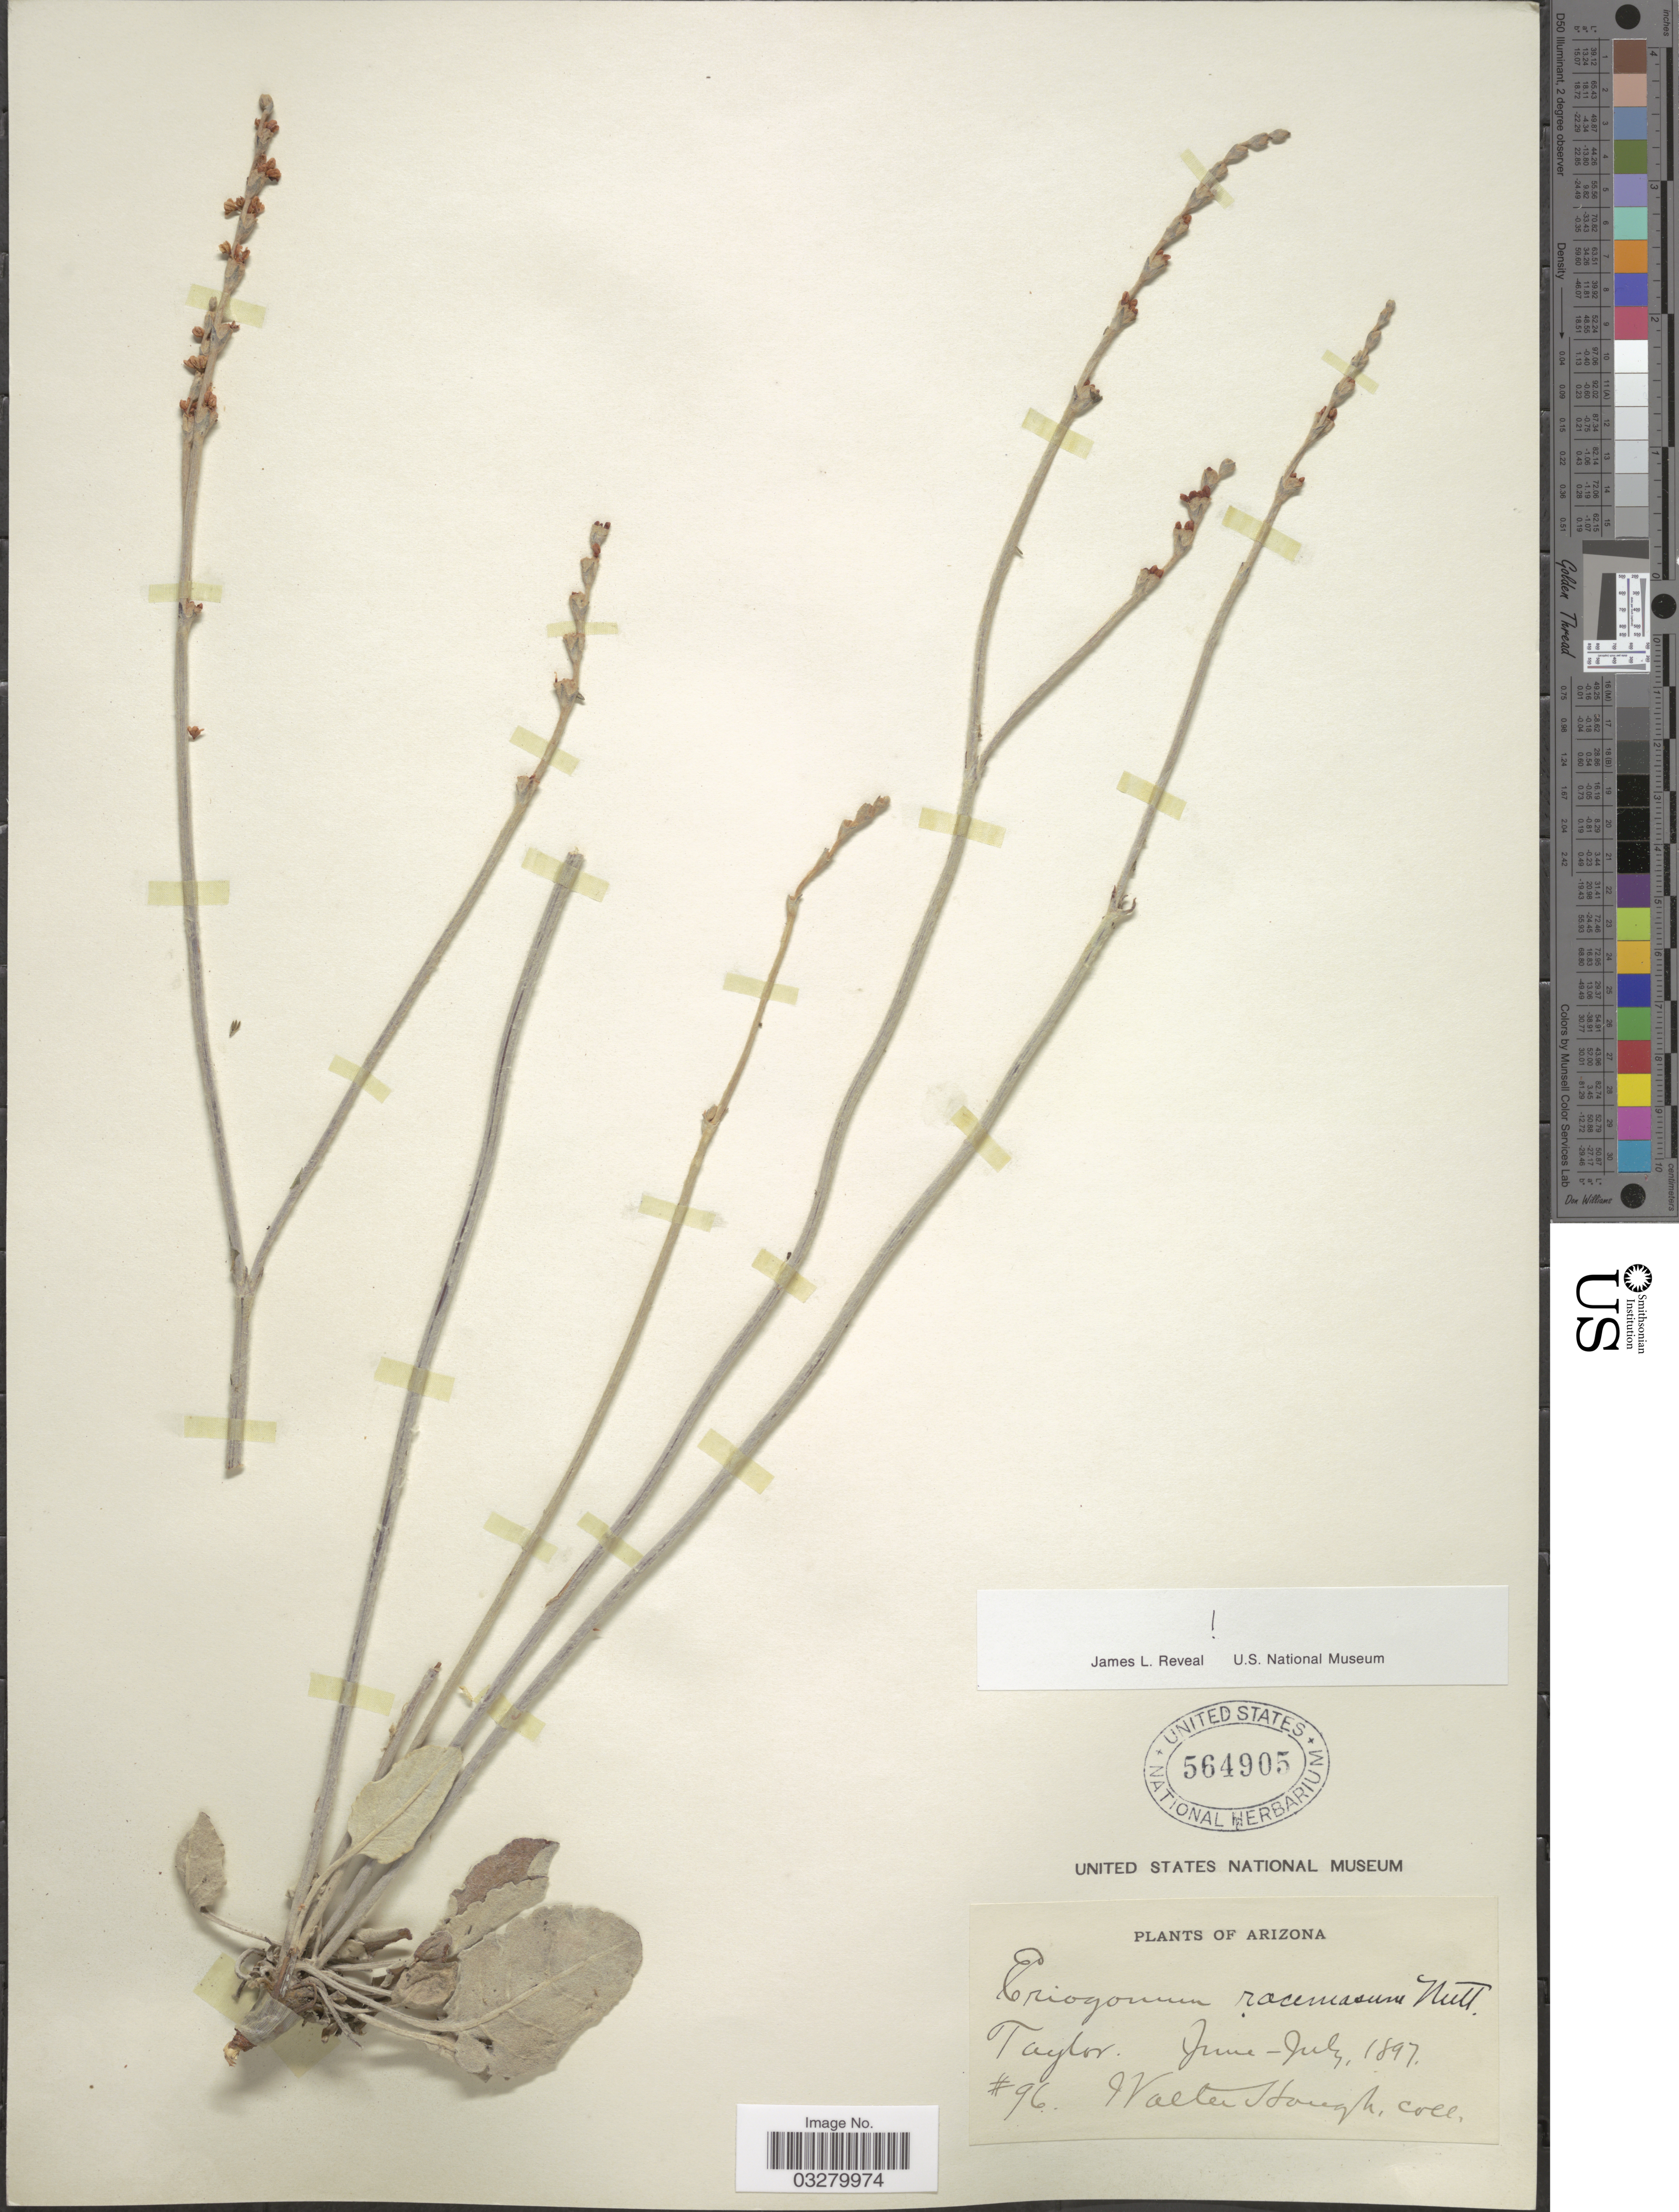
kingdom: Plantae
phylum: Tracheophyta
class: Magnoliopsida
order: Caryophyllales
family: Polygonaceae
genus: Eriogonum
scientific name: Eriogonum racemosum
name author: Nutt.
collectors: W. Hough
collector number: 96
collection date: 1897-06/1897-07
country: United States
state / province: Arizona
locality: Taylor.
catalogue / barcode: US 564905